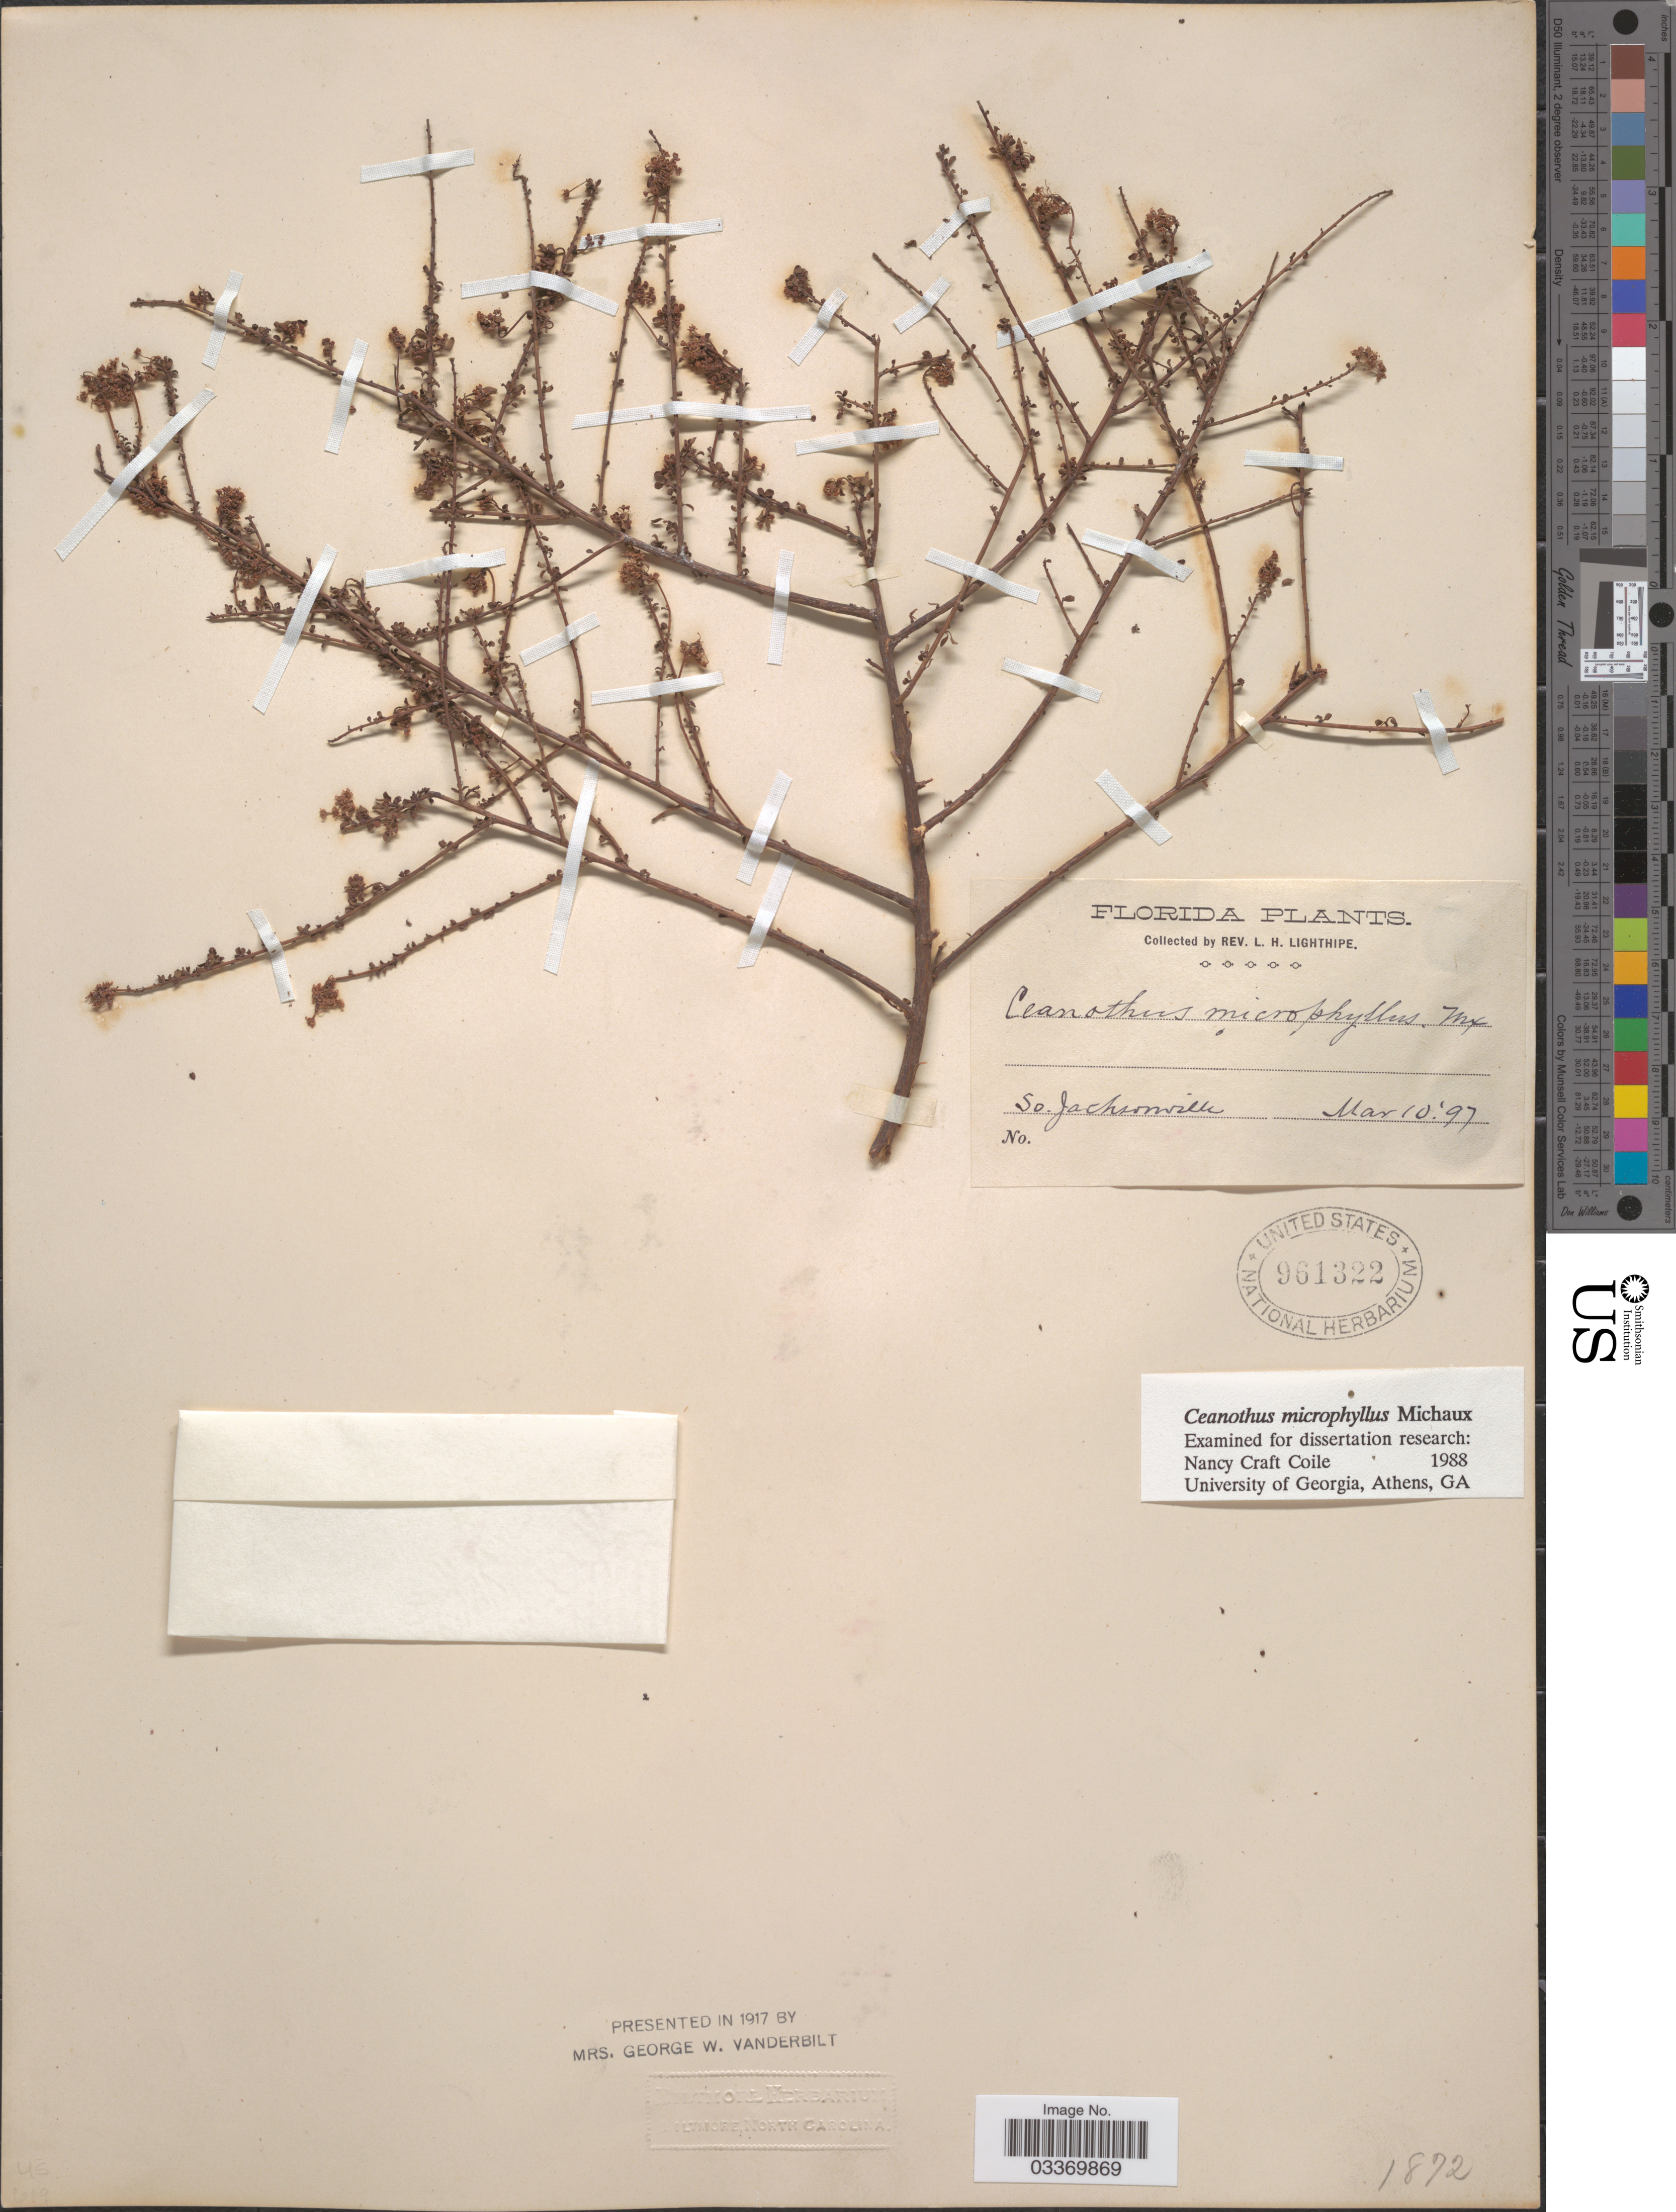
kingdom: Plantae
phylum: Tracheophyta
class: Magnoliopsida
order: Rosales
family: Rhamnaceae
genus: Ceanothus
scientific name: Ceanothus microphyllus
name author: Michx.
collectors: Rev. L. H. Lighthipe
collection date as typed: Transcribed d/m/y: 10/3/97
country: United States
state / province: Florida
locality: So. Jacksonville.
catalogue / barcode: US 961322